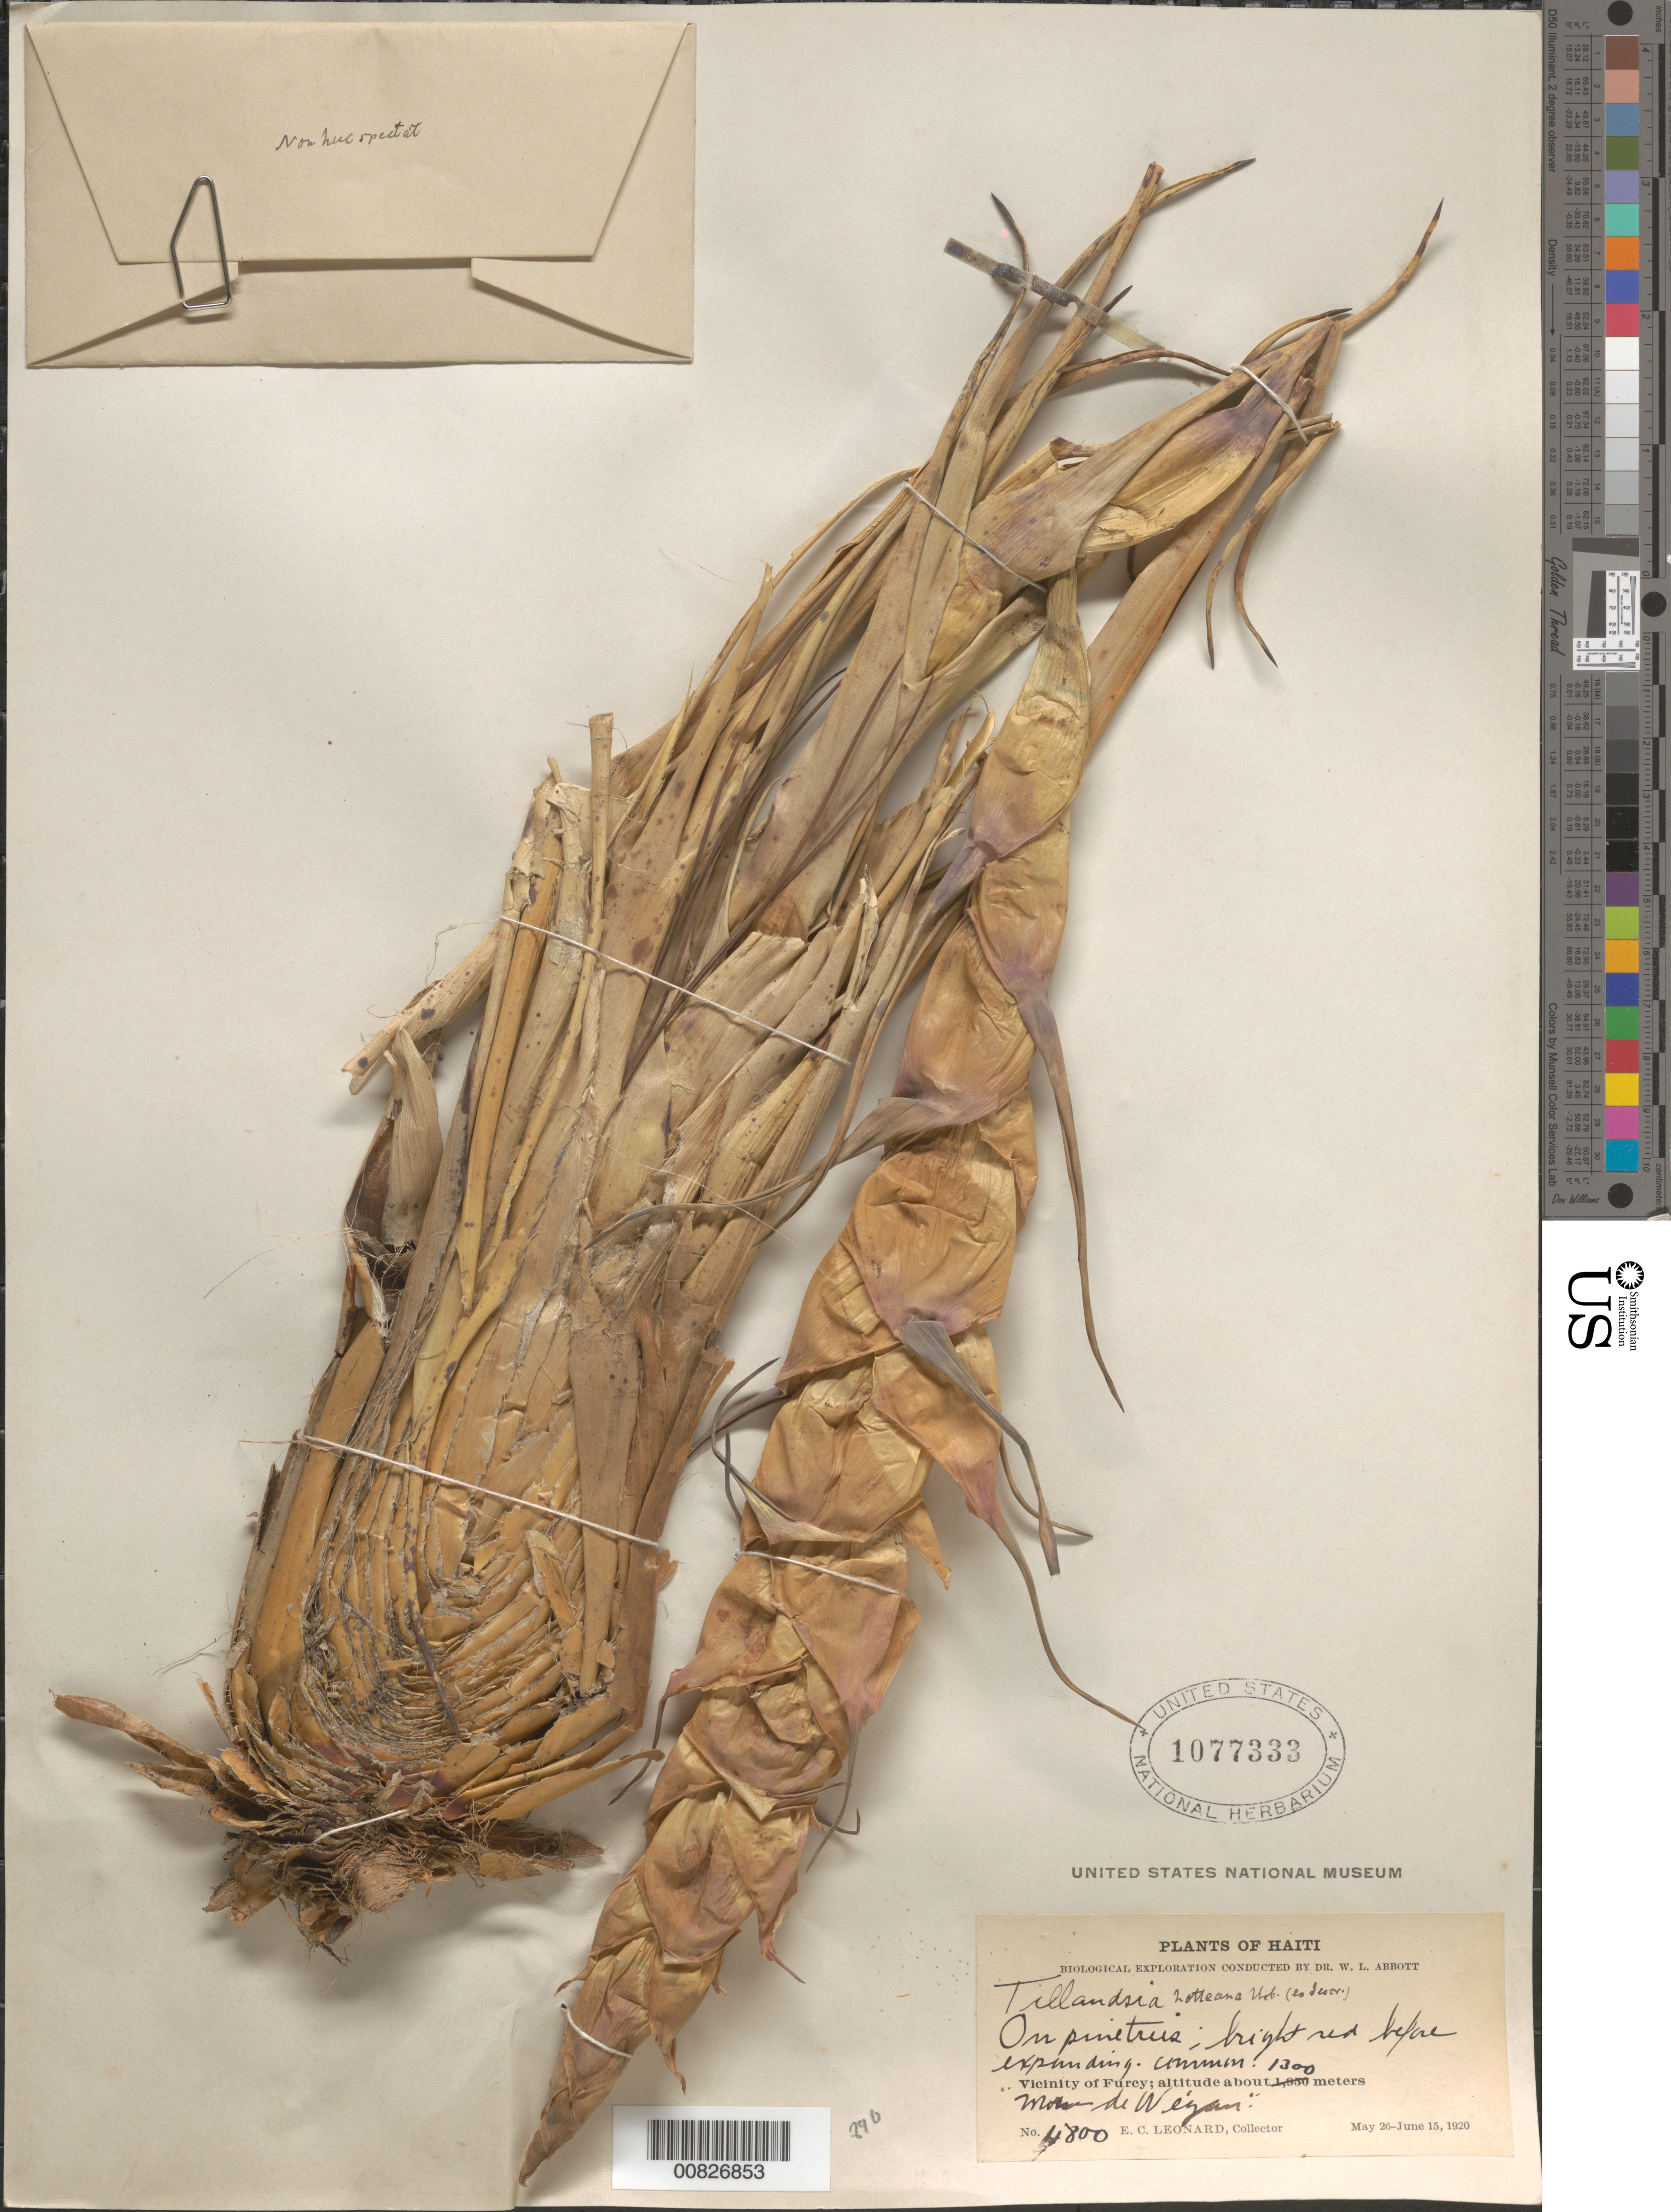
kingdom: Plantae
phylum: Tracheophyta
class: Liliopsida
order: Poales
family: Bromeliaceae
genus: Tillandsia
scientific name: Tillandsia hotteana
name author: Urb.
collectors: E. C. Leonard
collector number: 4800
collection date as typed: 26 May 1920 to 15 Jun 1920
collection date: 1920-05-26/1920-06-15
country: Haiti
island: Hispaniola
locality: Vicinity of Furey.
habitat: On Pine trees.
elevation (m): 1300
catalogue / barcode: US 1077333